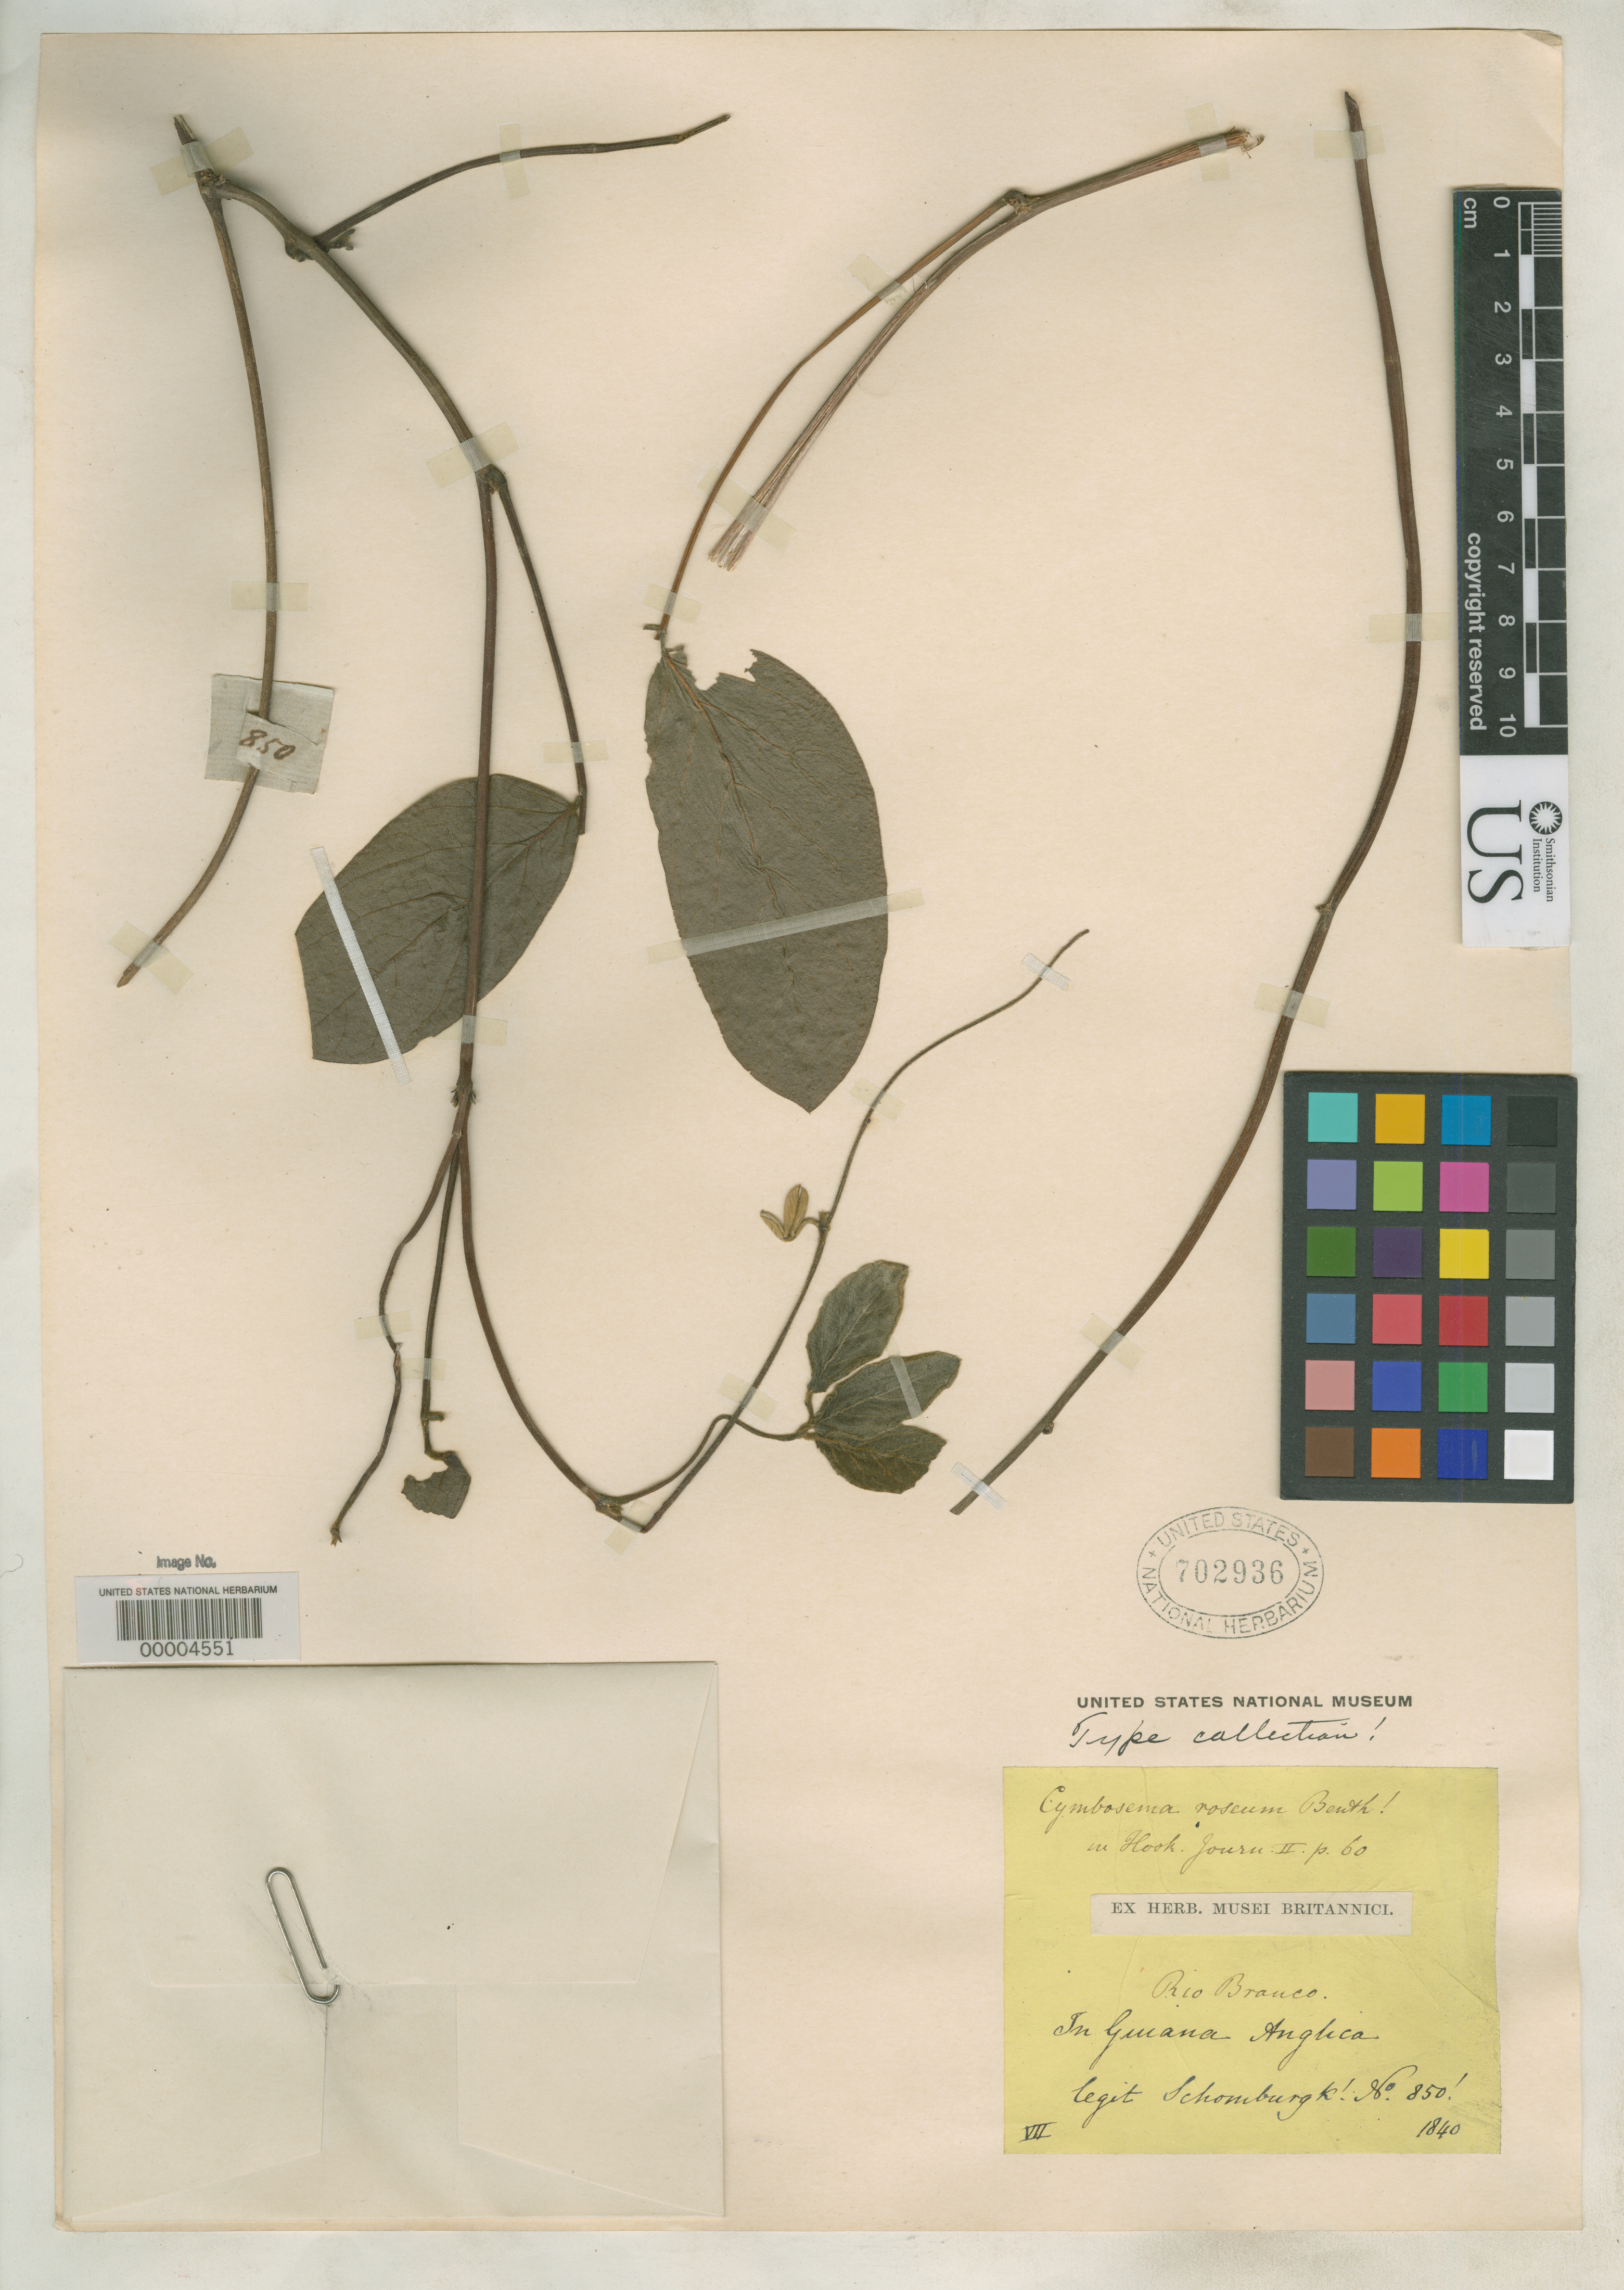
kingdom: Plantae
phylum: Tracheophyta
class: Magnoliopsida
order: Fabales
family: Fabaceae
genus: Cymbosema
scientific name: Cymbosema roseum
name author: Benth.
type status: Isotype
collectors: R. H. Schomburgk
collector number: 850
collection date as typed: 1840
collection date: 1840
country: Guyana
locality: Rio Branco.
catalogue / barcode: US 702936